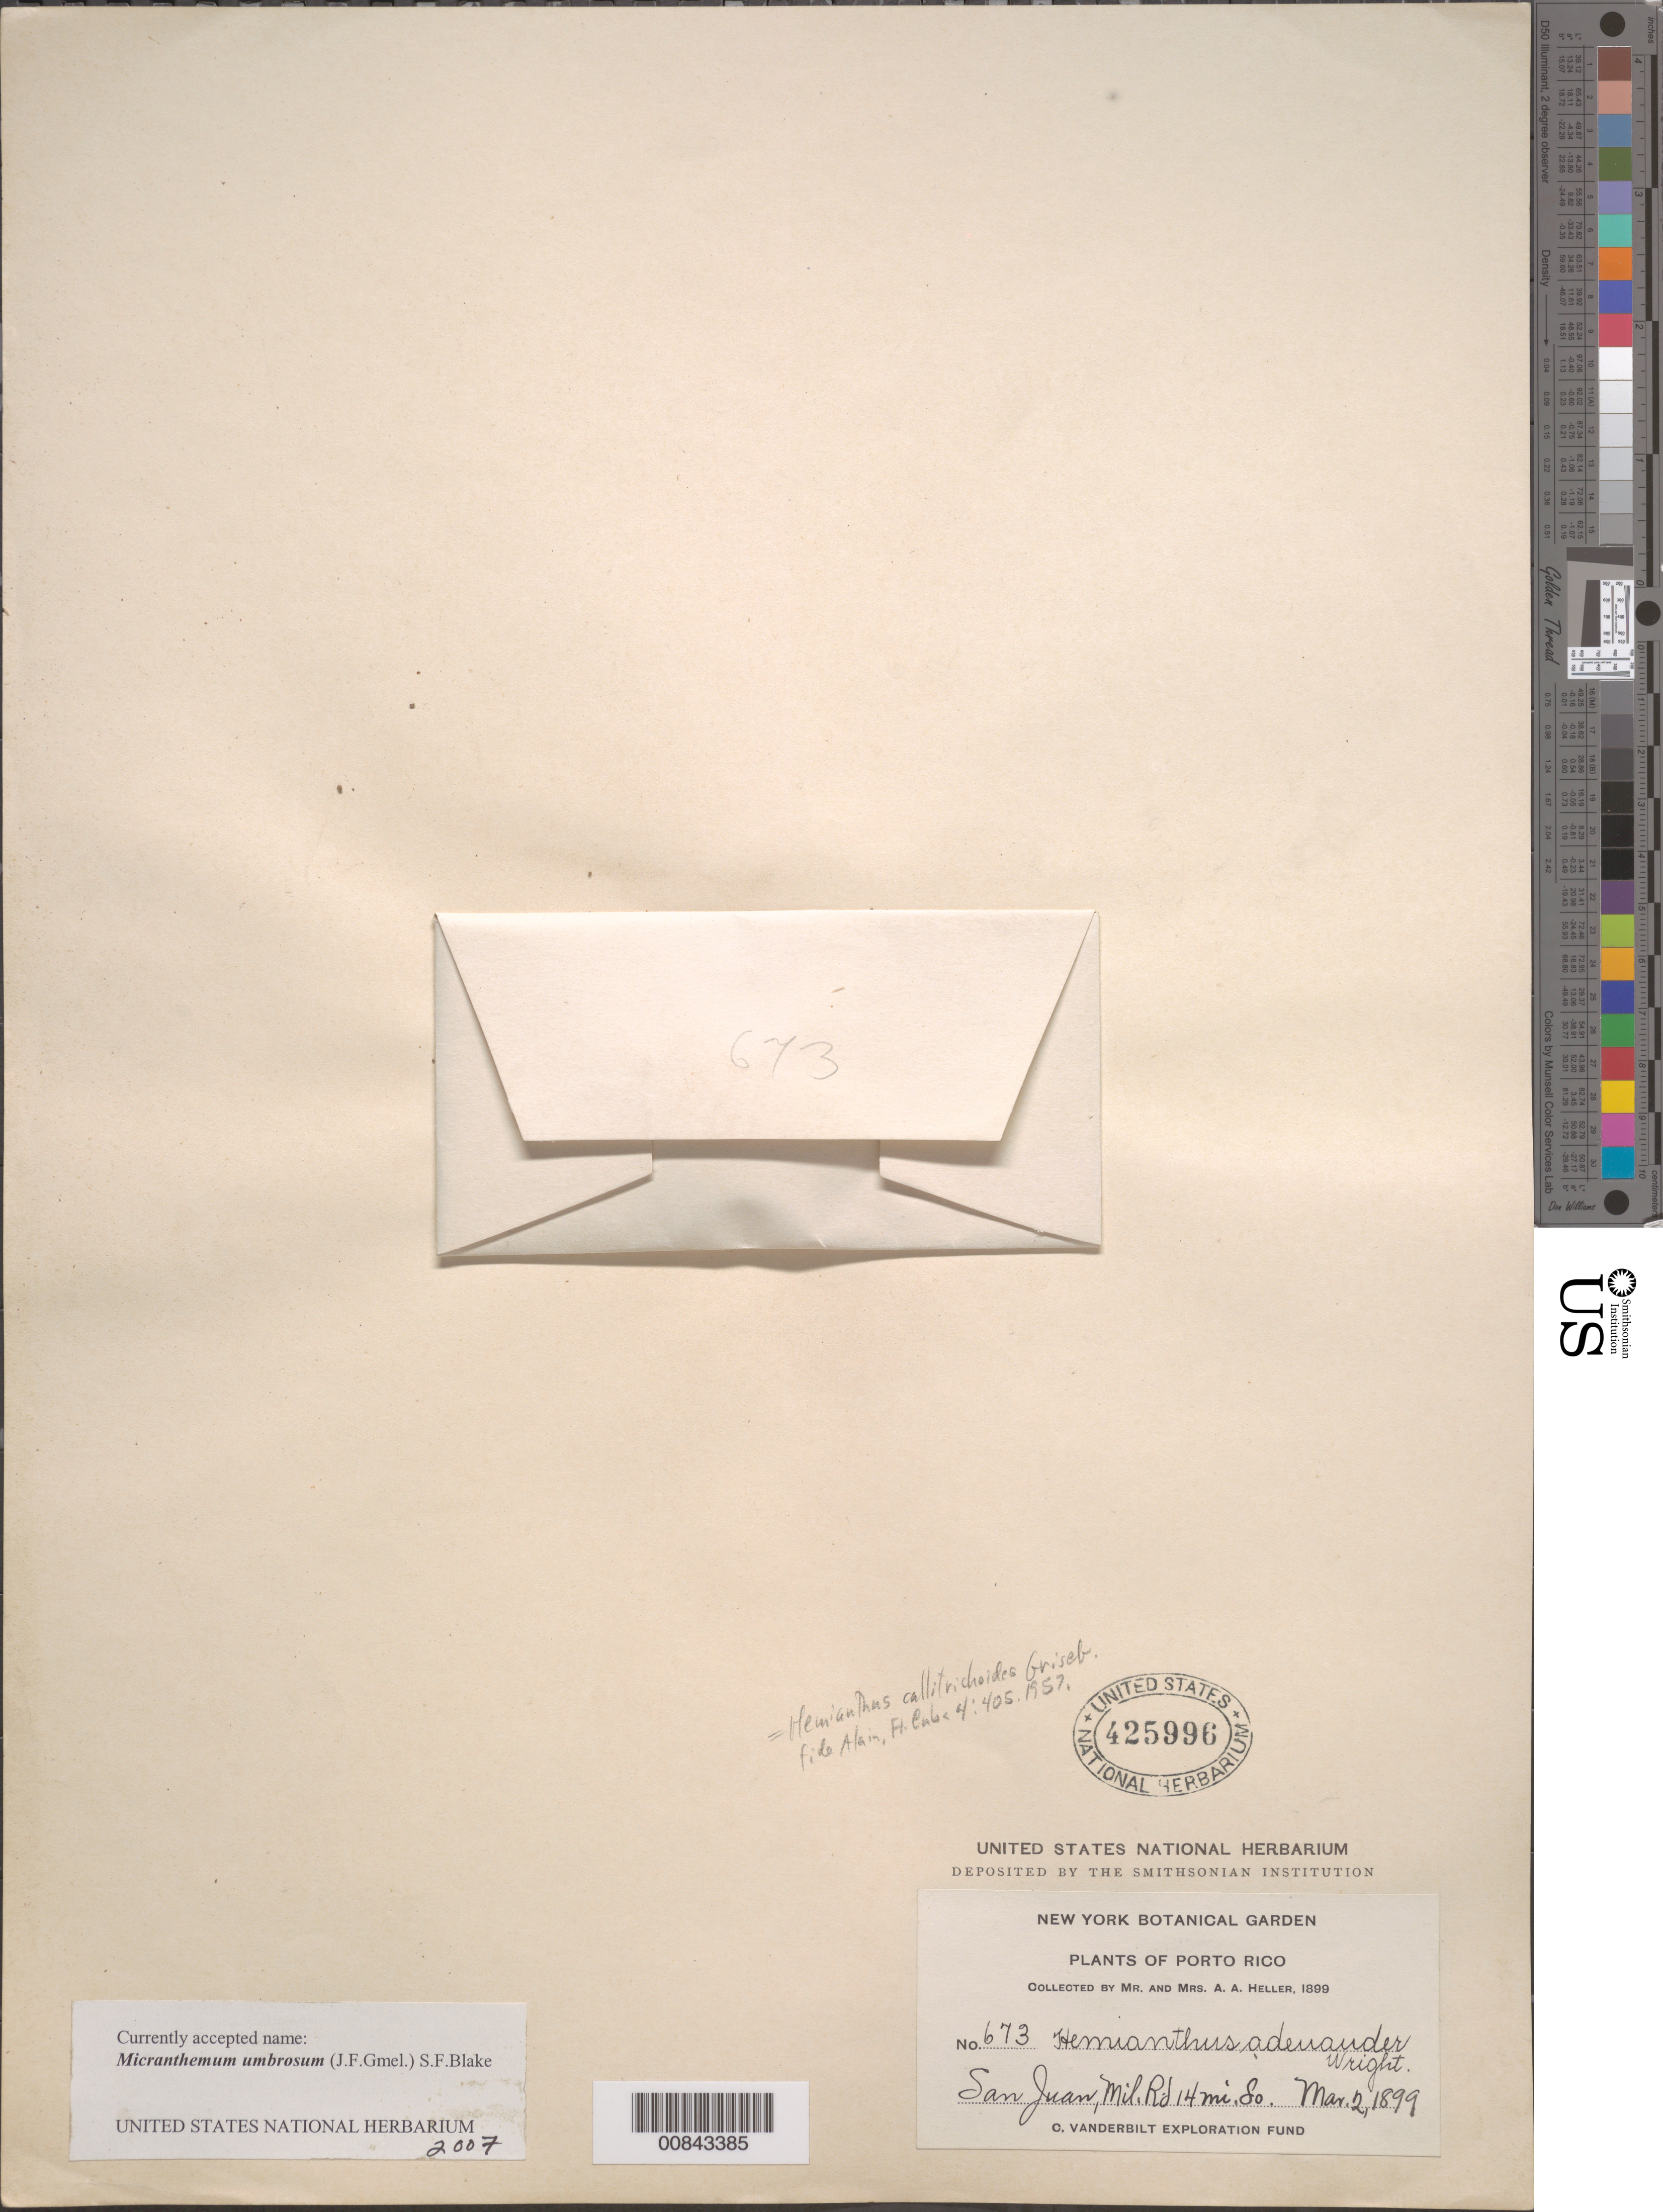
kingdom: Plantae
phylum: Tracheophyta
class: Magnoliopsida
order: Lamiales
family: Linderniaceae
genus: Micranthemum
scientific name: Micranthemum umbrosum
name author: (J.F. Gmel.) S.F. Blake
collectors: A. A. Heller & E. G. Heller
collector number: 673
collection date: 1899-03-02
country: Puerto Rico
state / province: San Juan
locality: Mil. Rd 14 mi. So.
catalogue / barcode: US 425996